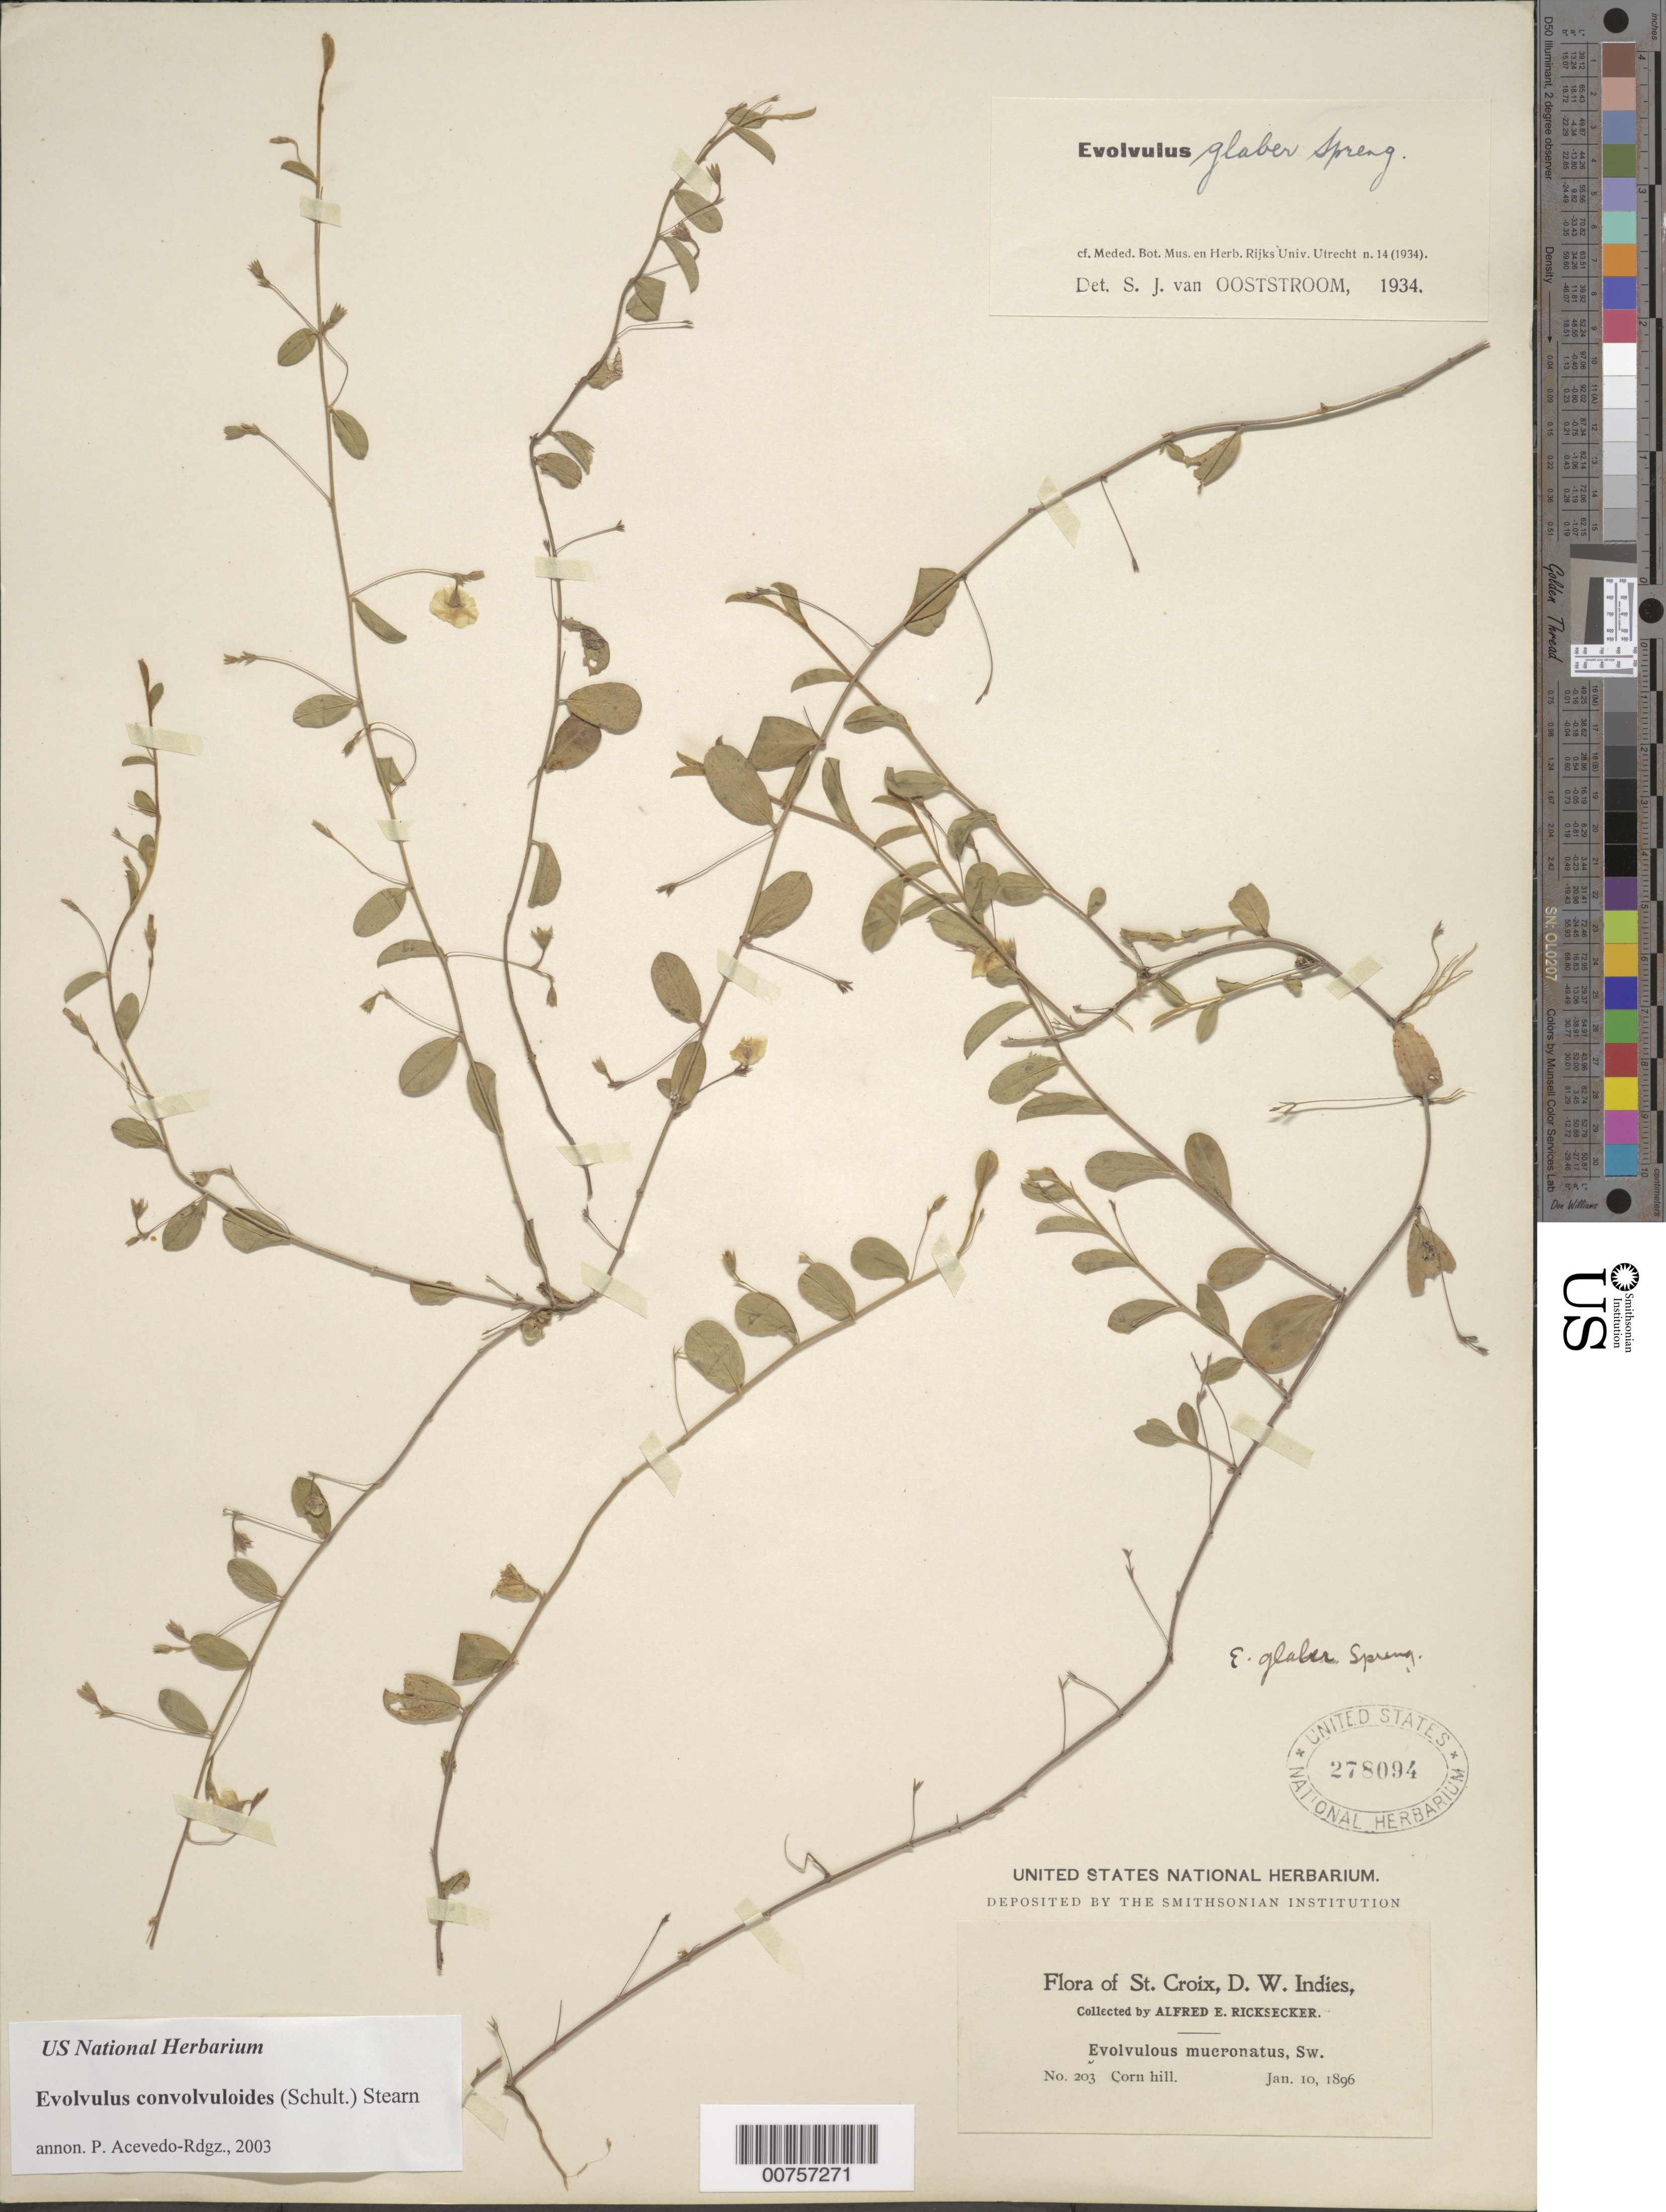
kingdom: Plantae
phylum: Tracheophyta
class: Magnoliopsida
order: Solanales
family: Convolvulaceae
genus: Evolvulus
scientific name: Evolvulus convolvuloides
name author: (Willd. ex Schult.) Stearn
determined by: Acevedo-Rodríguez, P., (BOT), Smithsonian Institution - National Museum of Natural History (UNITED STATES)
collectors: A. E. Ricksecker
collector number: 203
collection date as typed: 10 Jan 1896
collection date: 1896-01-10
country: U.S. Virgin Islands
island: St. Croix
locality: Corn hill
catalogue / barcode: US 278094